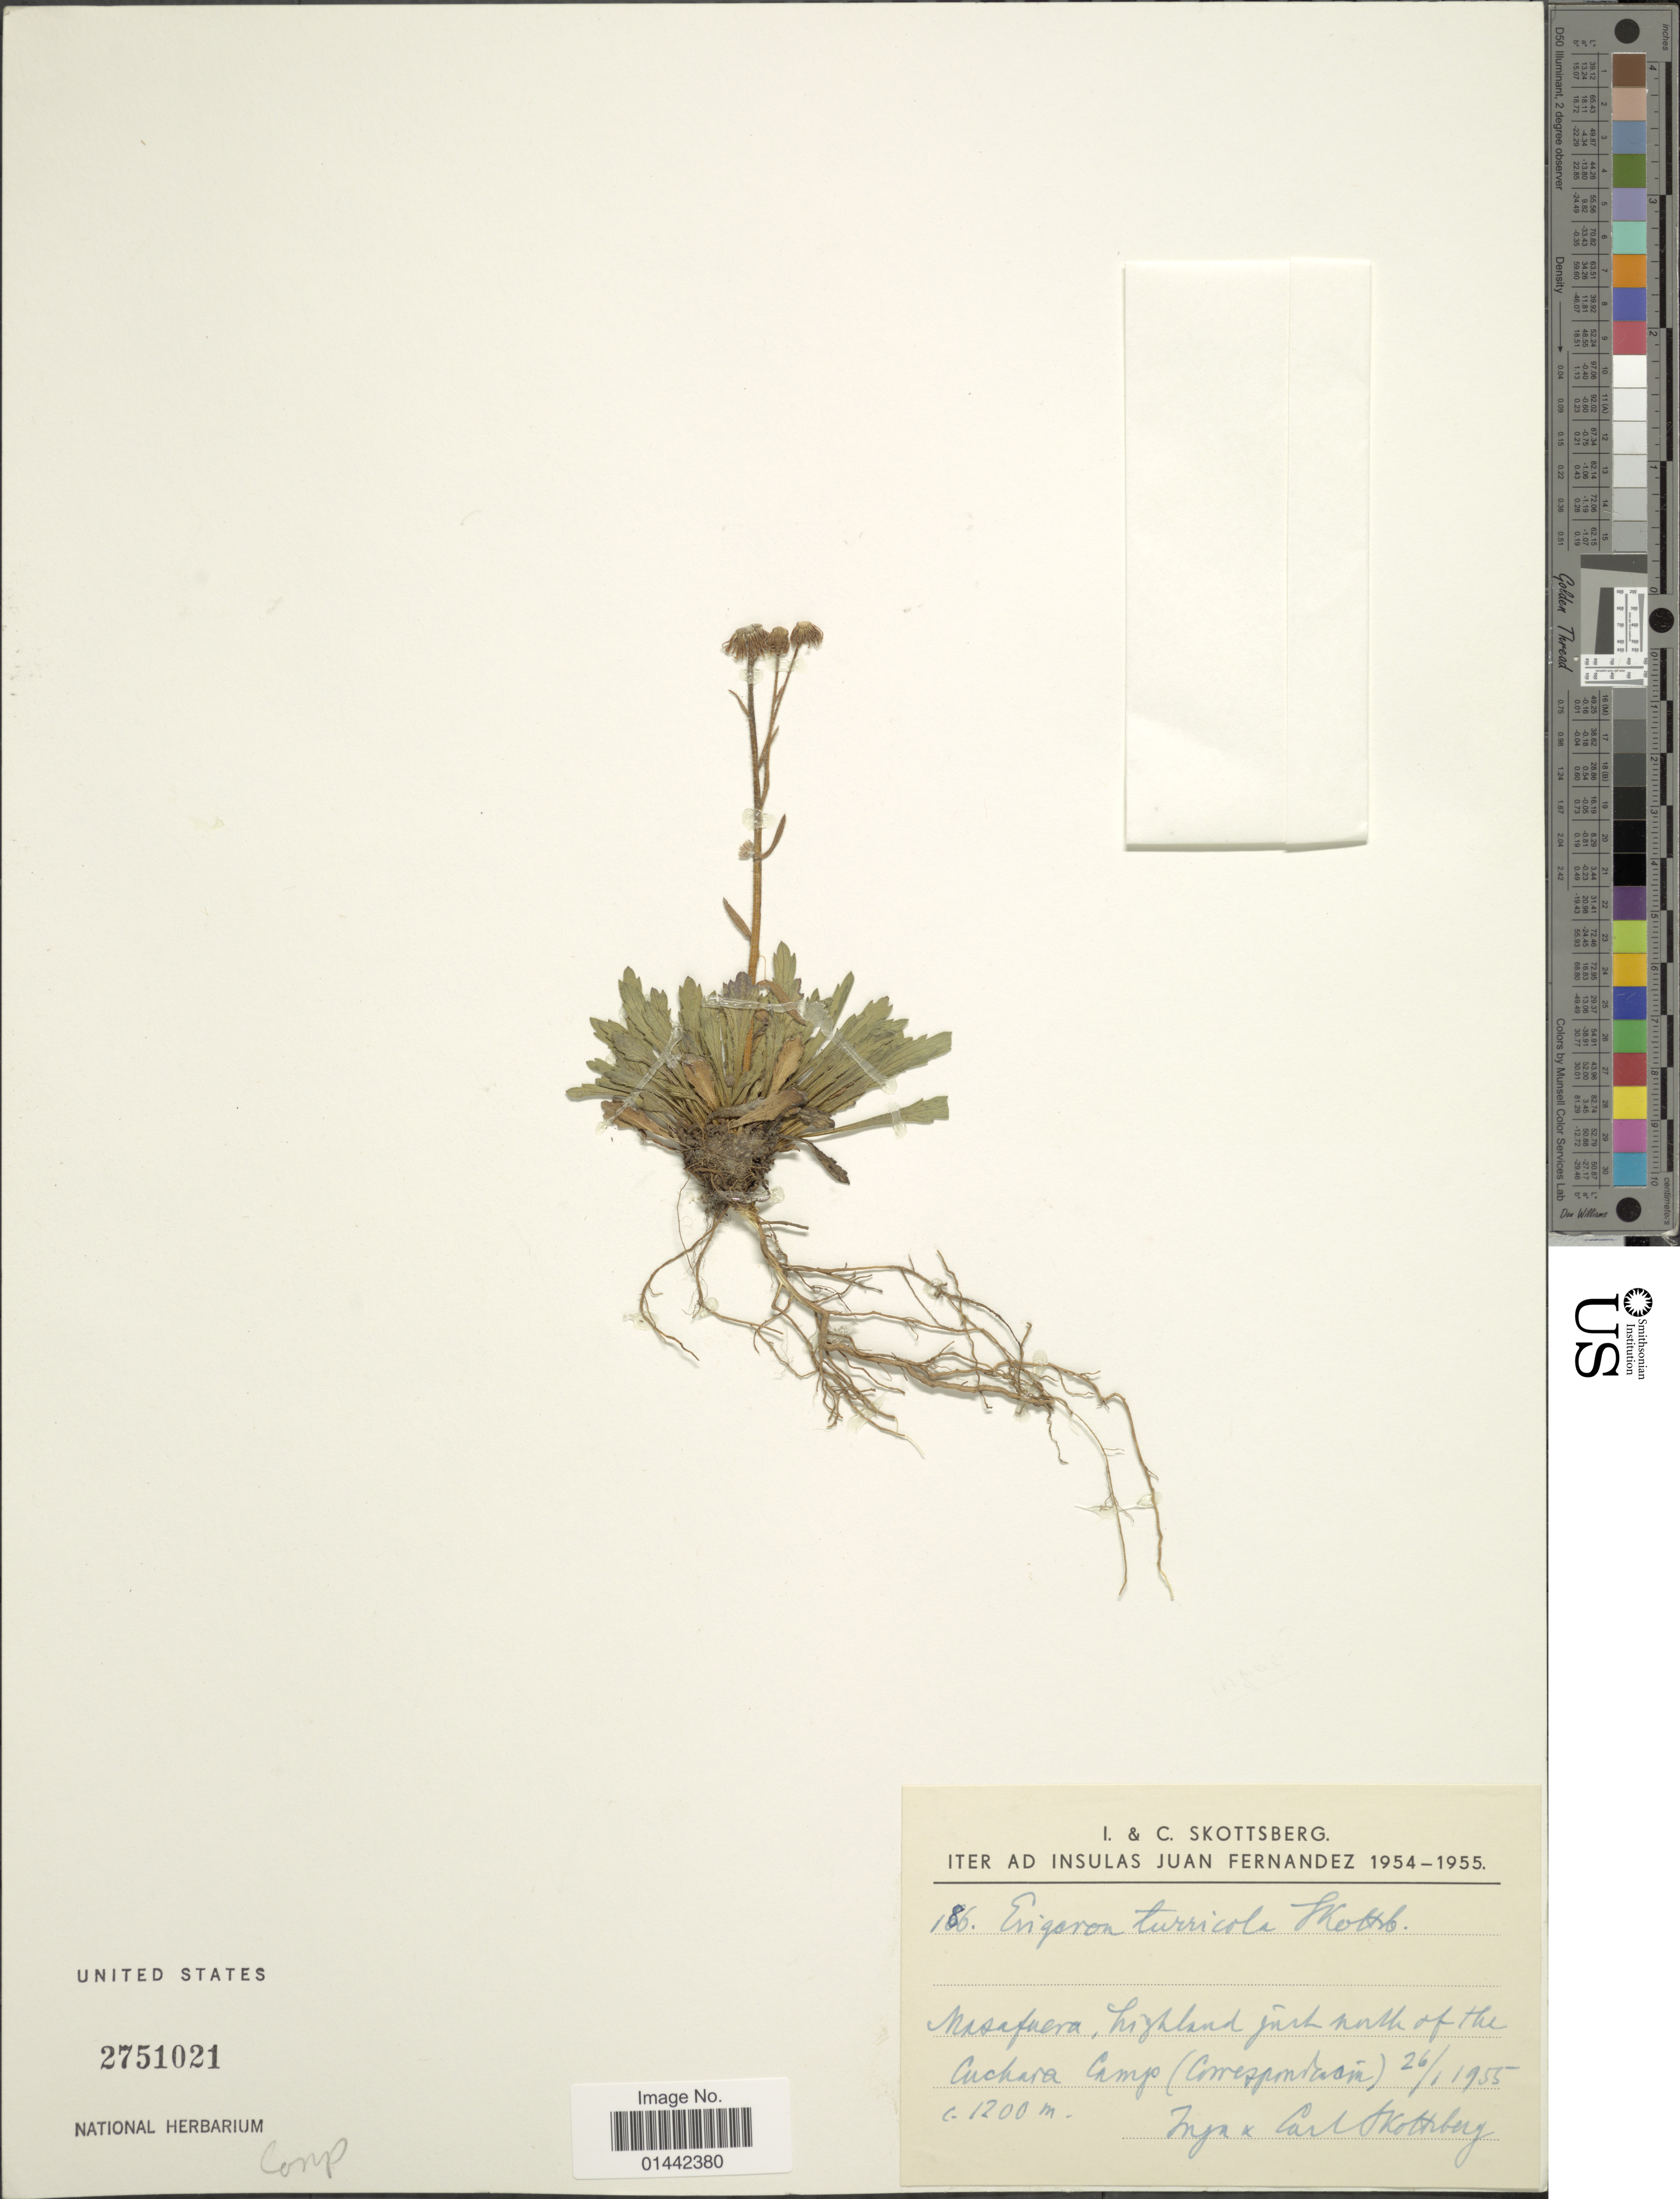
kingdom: Plantae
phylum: Tracheophyta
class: Magnoliopsida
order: Asterales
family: Asteraceae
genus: Erigeron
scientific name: Erigeron turricola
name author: Skottsb.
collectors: I. Skottsberg & C. Skottsberg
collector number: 186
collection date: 1955-01-26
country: Chile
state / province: Valparaíso (V)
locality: Iter ad insulas Juan Fernandez, Masafuera, highland just north of the Cuchara Camp (Correspondcion).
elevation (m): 1200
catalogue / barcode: US 2751021